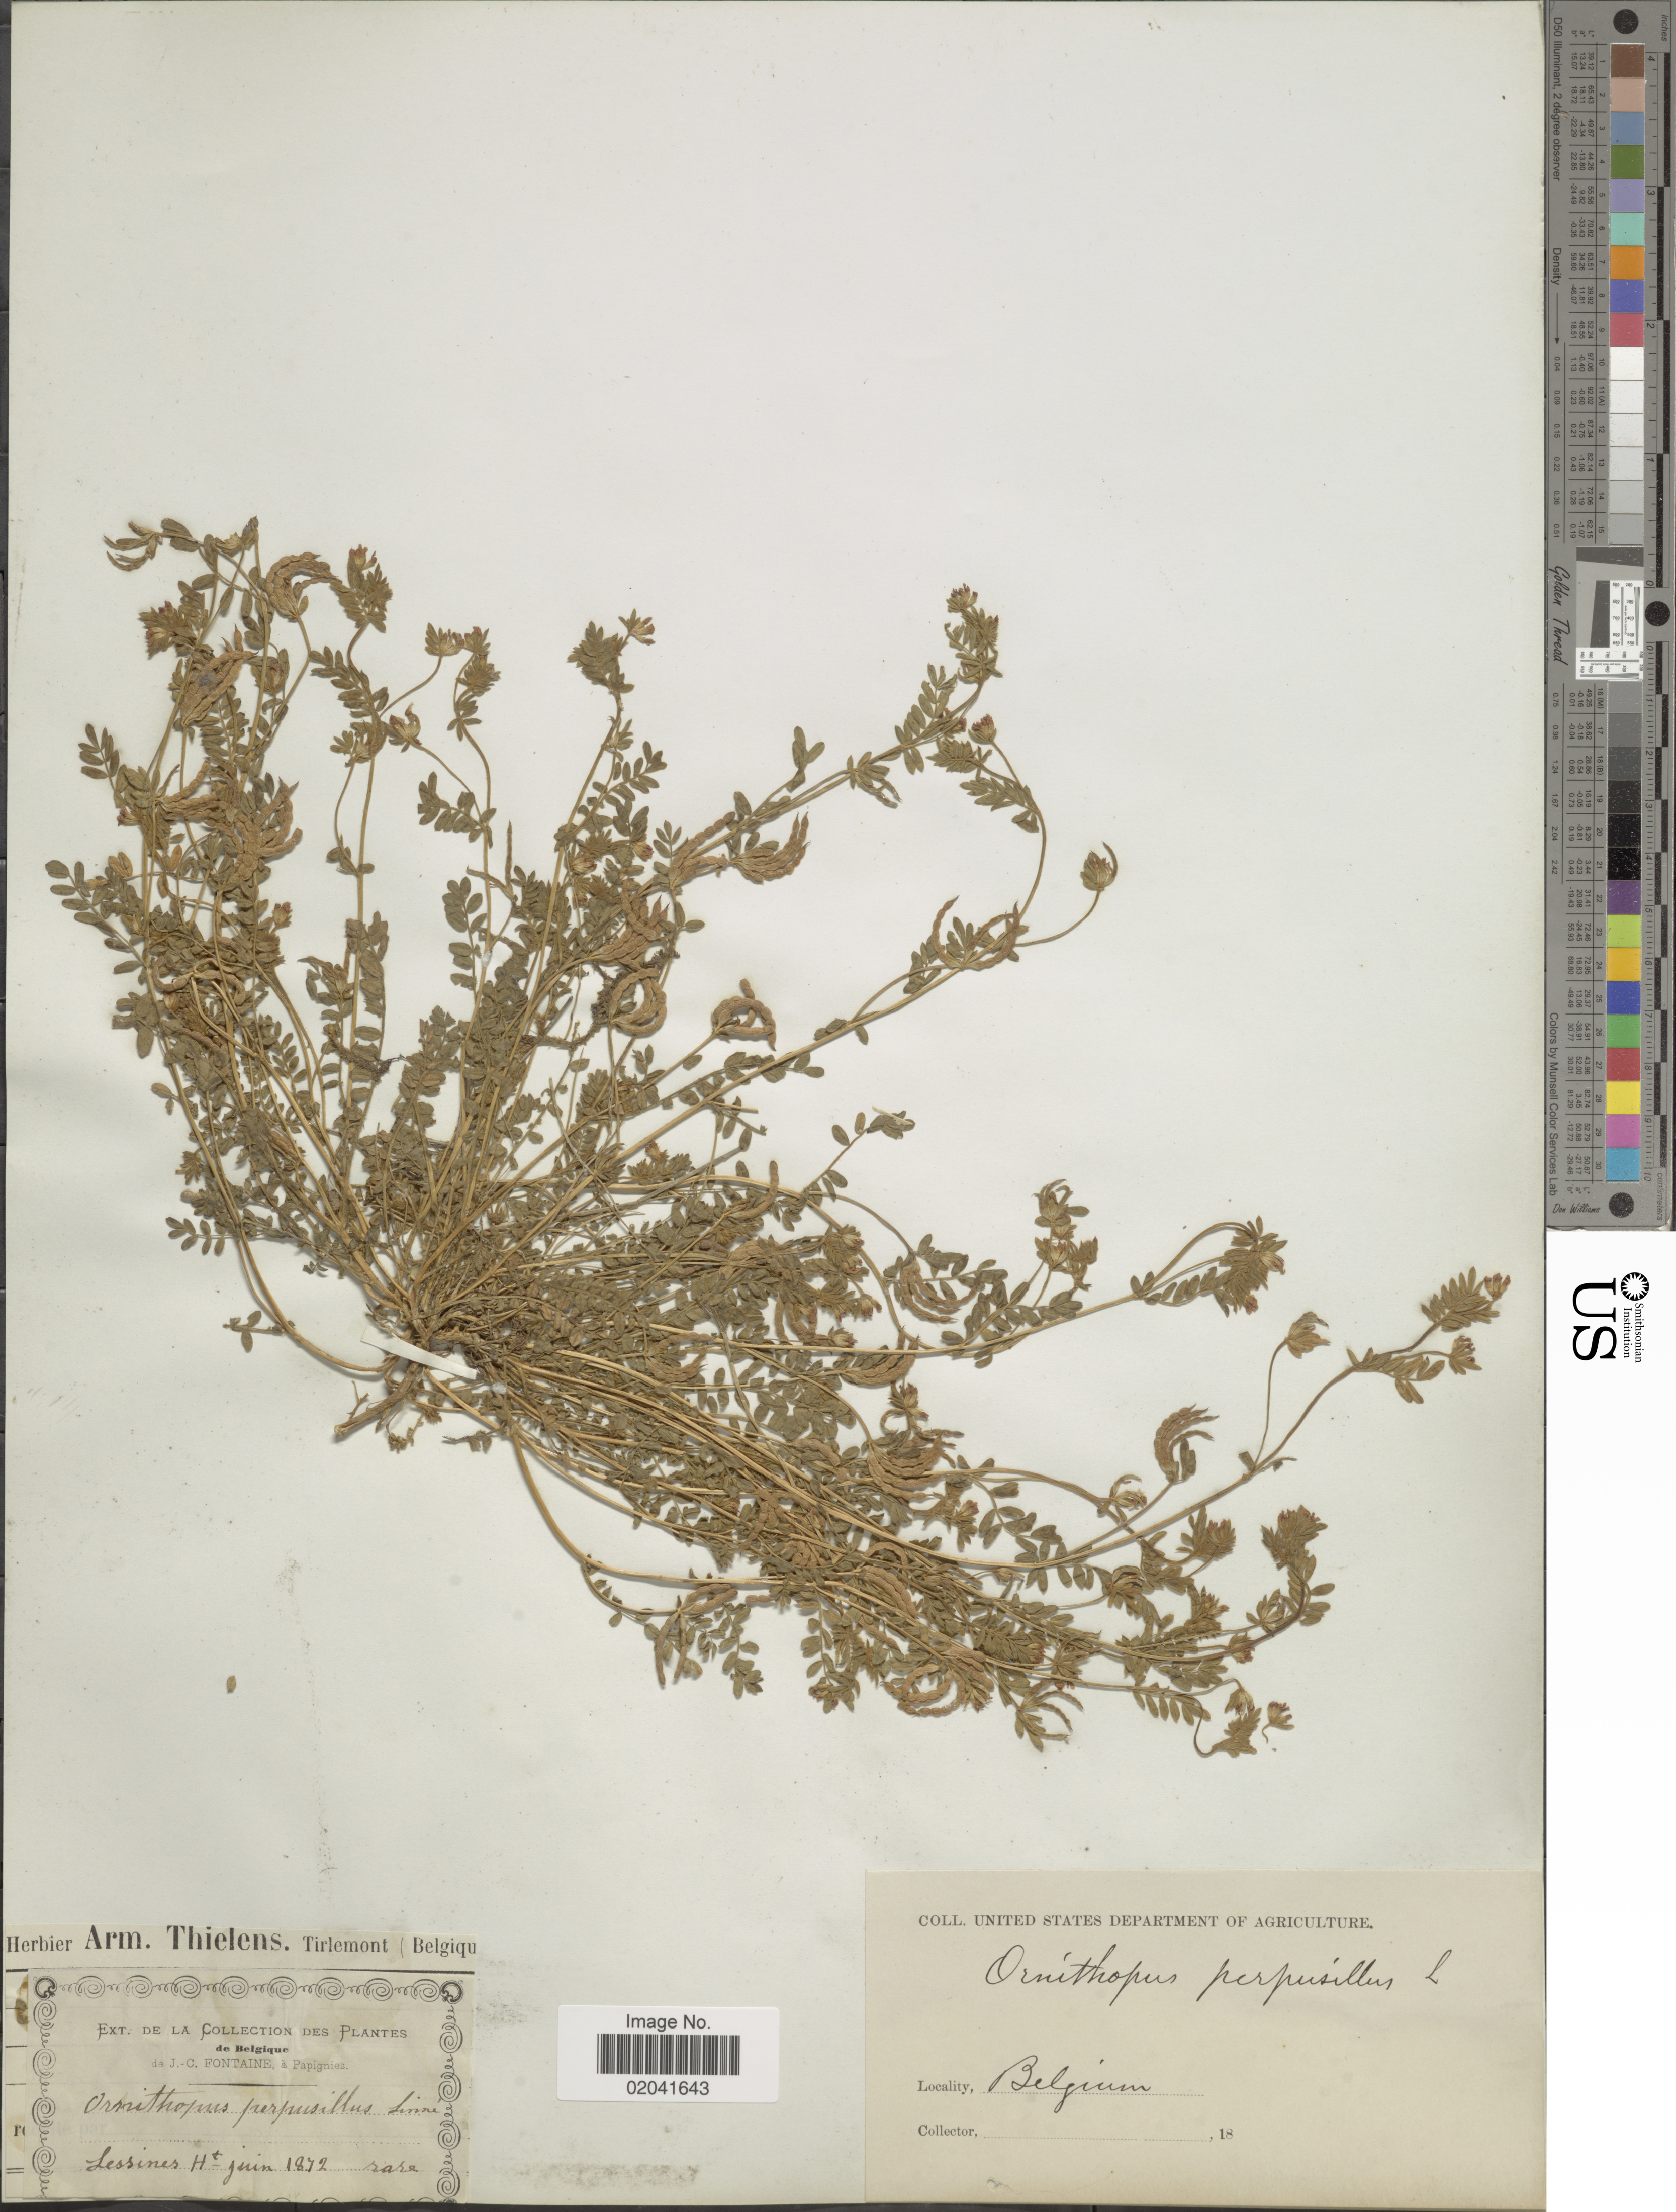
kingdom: Plantae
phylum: Tracheophyta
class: Magnoliopsida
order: Fabales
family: Fabaceae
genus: Ornithopus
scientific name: Ornithopus perpusillus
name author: L.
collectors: J. Fontaine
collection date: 1872-06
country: Belgium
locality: Begique, Lessines Ht. Belgium.